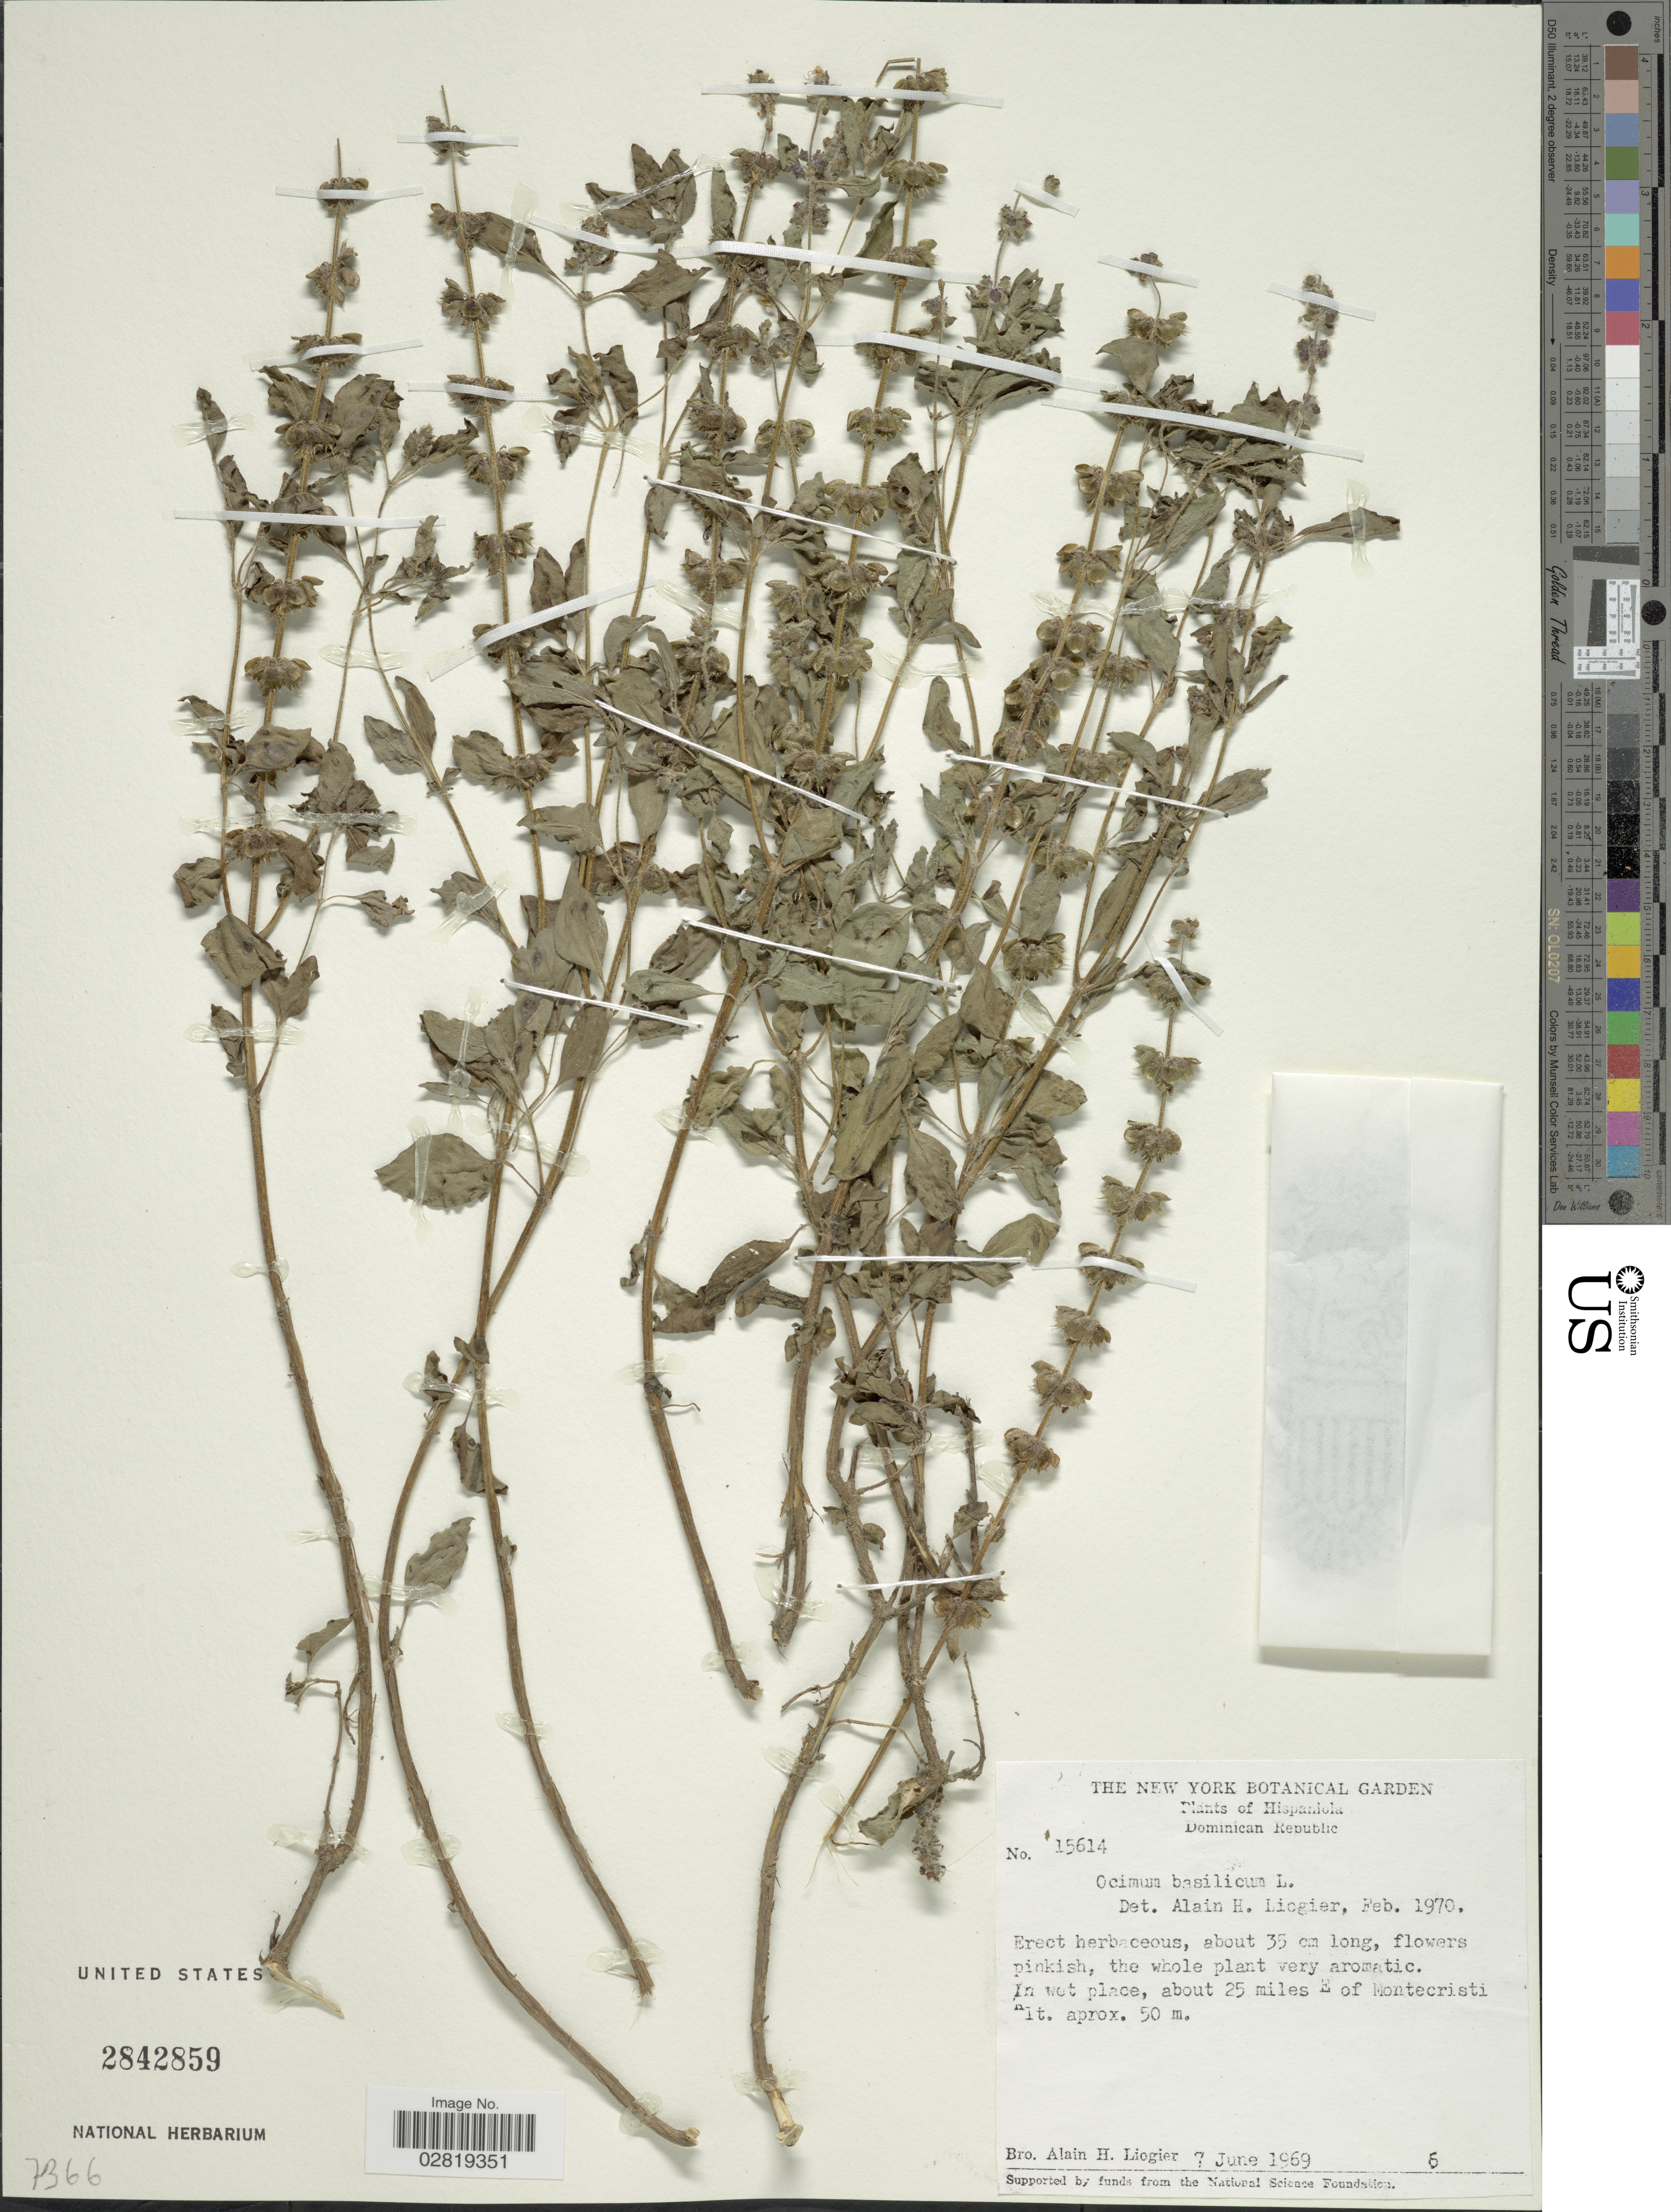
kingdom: Plantae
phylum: Tracheophyta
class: Magnoliopsida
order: Lamiales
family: Lamiaceae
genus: Ocimum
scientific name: Ocimum basilicum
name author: L.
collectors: A. H. Liogier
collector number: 15614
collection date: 1969-06-07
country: Dominican Republic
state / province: Monte Cristi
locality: Hispaniola, In wet place, about 25 miles E of Montecristi.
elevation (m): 50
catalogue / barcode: US 2842859